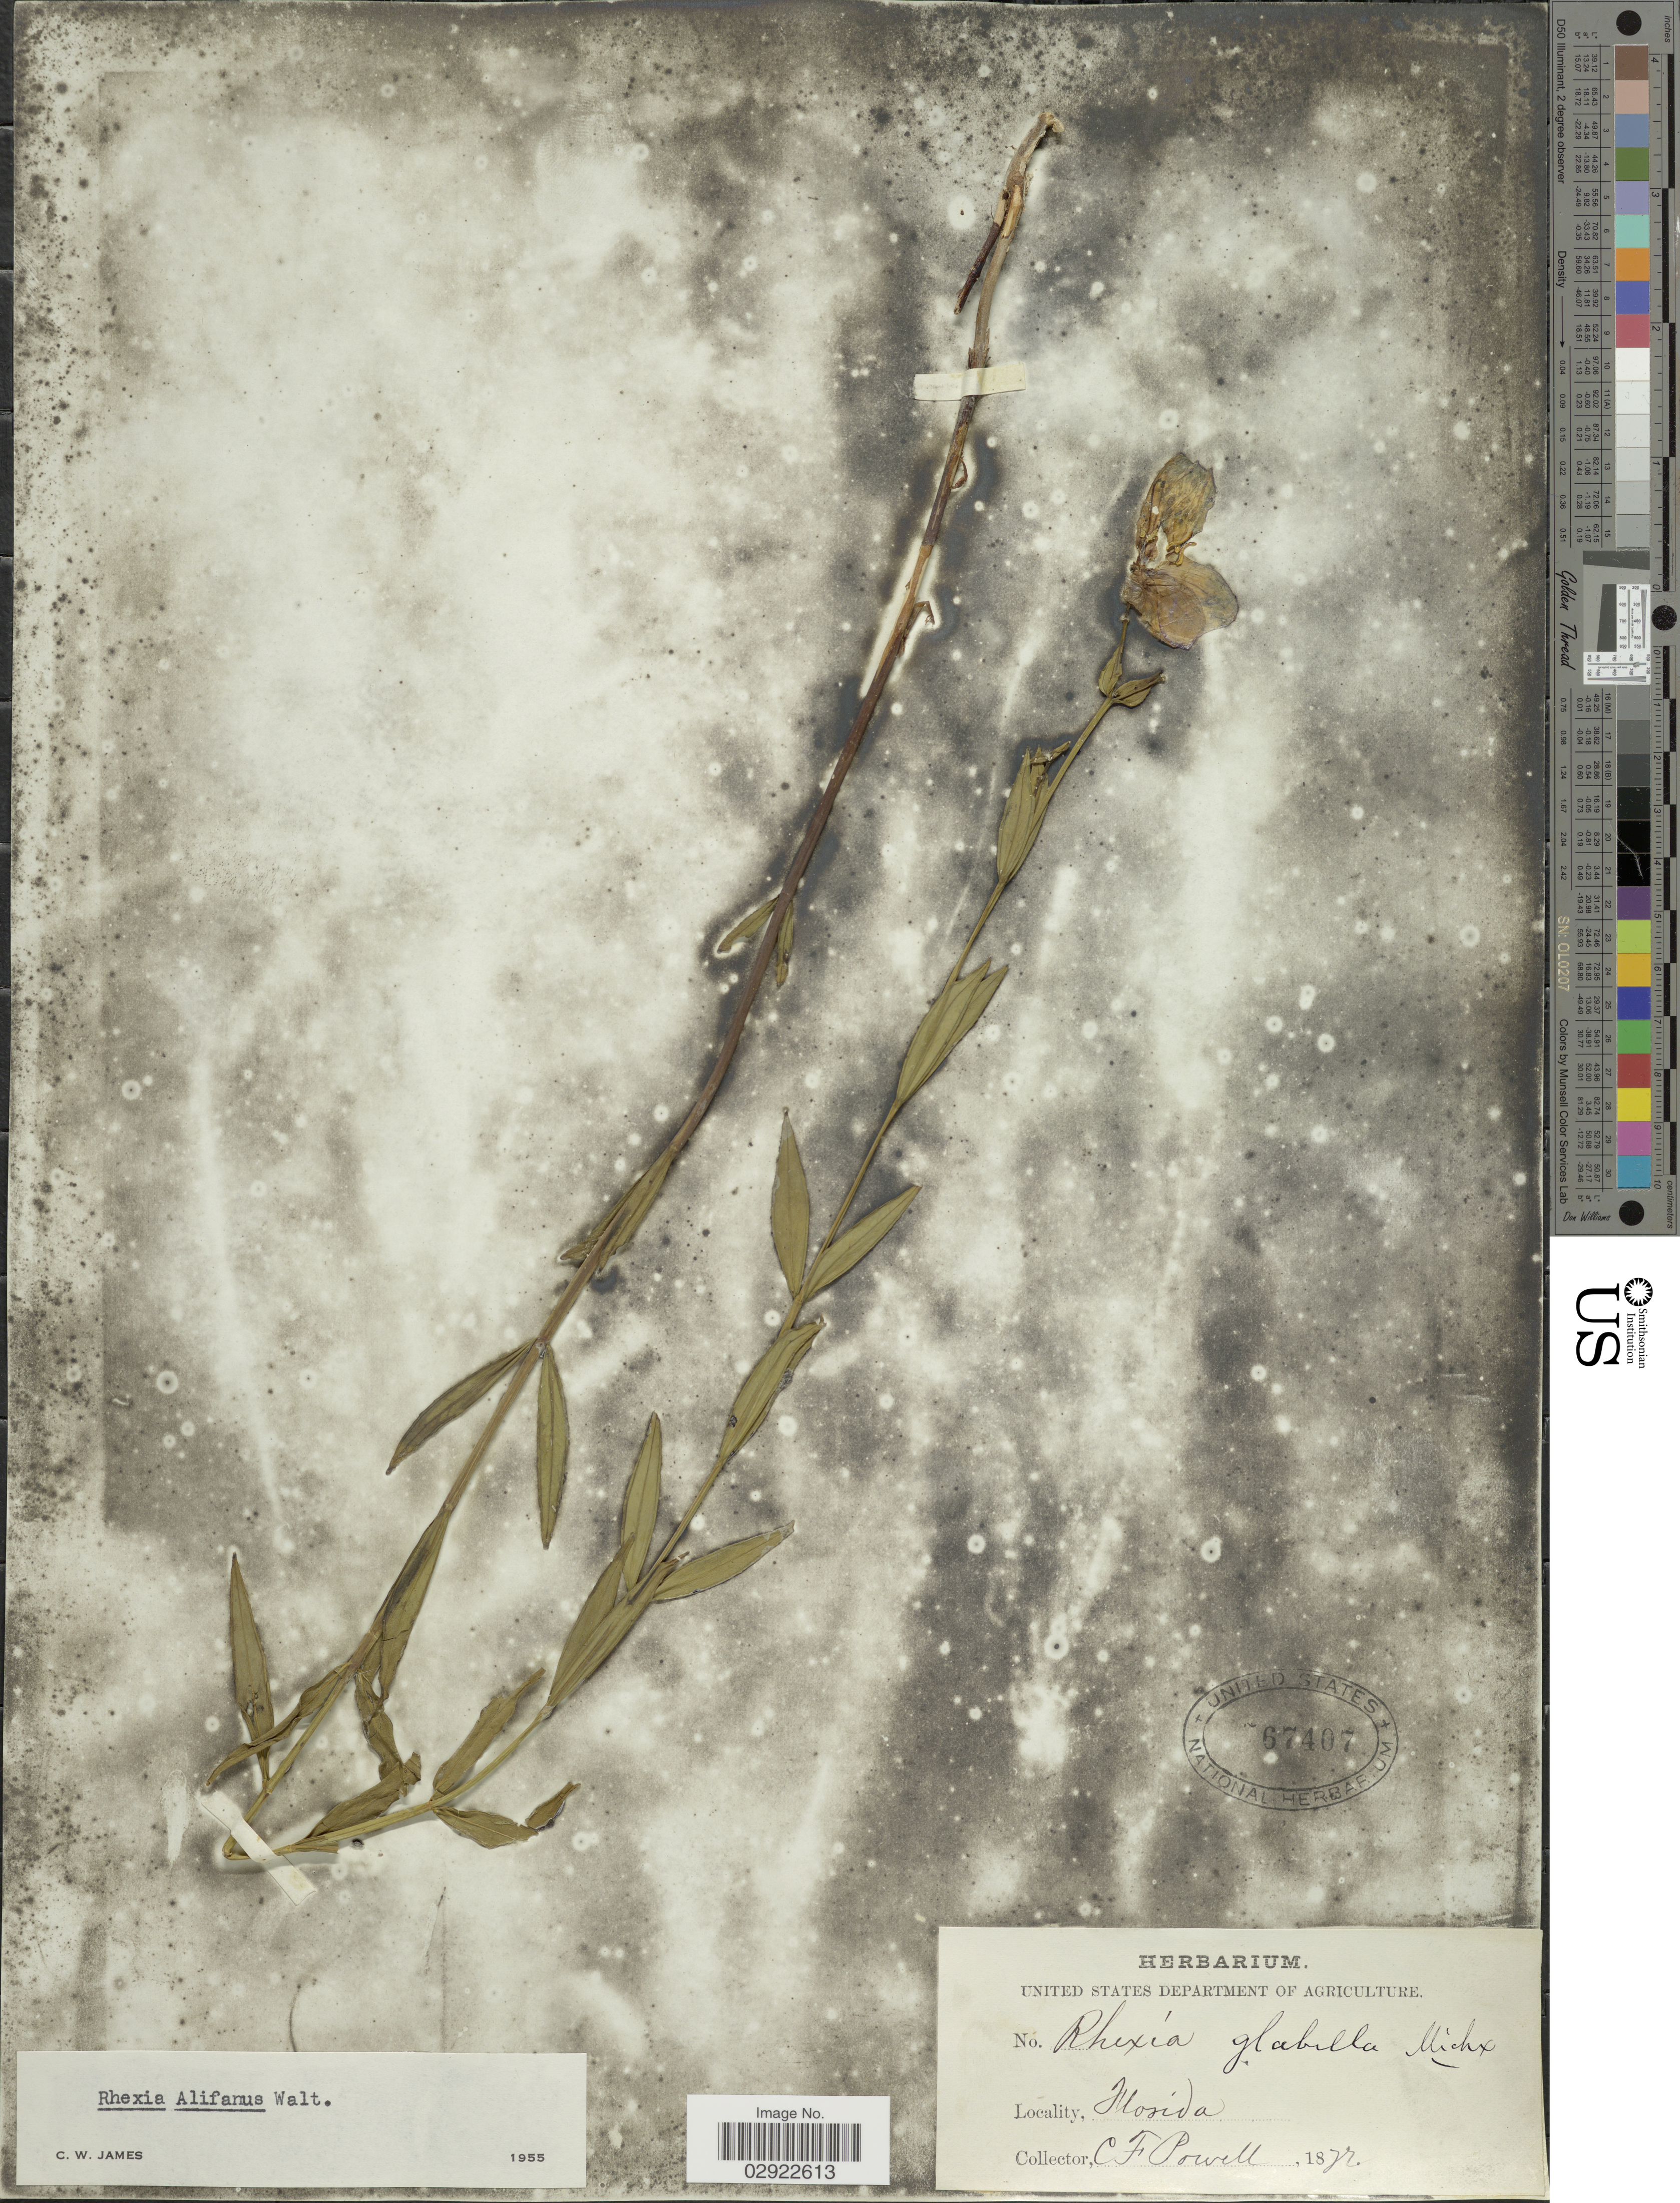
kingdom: Plantae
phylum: Tracheophyta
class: Magnoliopsida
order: Myrtales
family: Melastomataceae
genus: Rhexia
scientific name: Rhexia alifanus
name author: Walter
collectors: C. F. Powell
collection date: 1872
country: United States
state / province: Florida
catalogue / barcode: US 67407